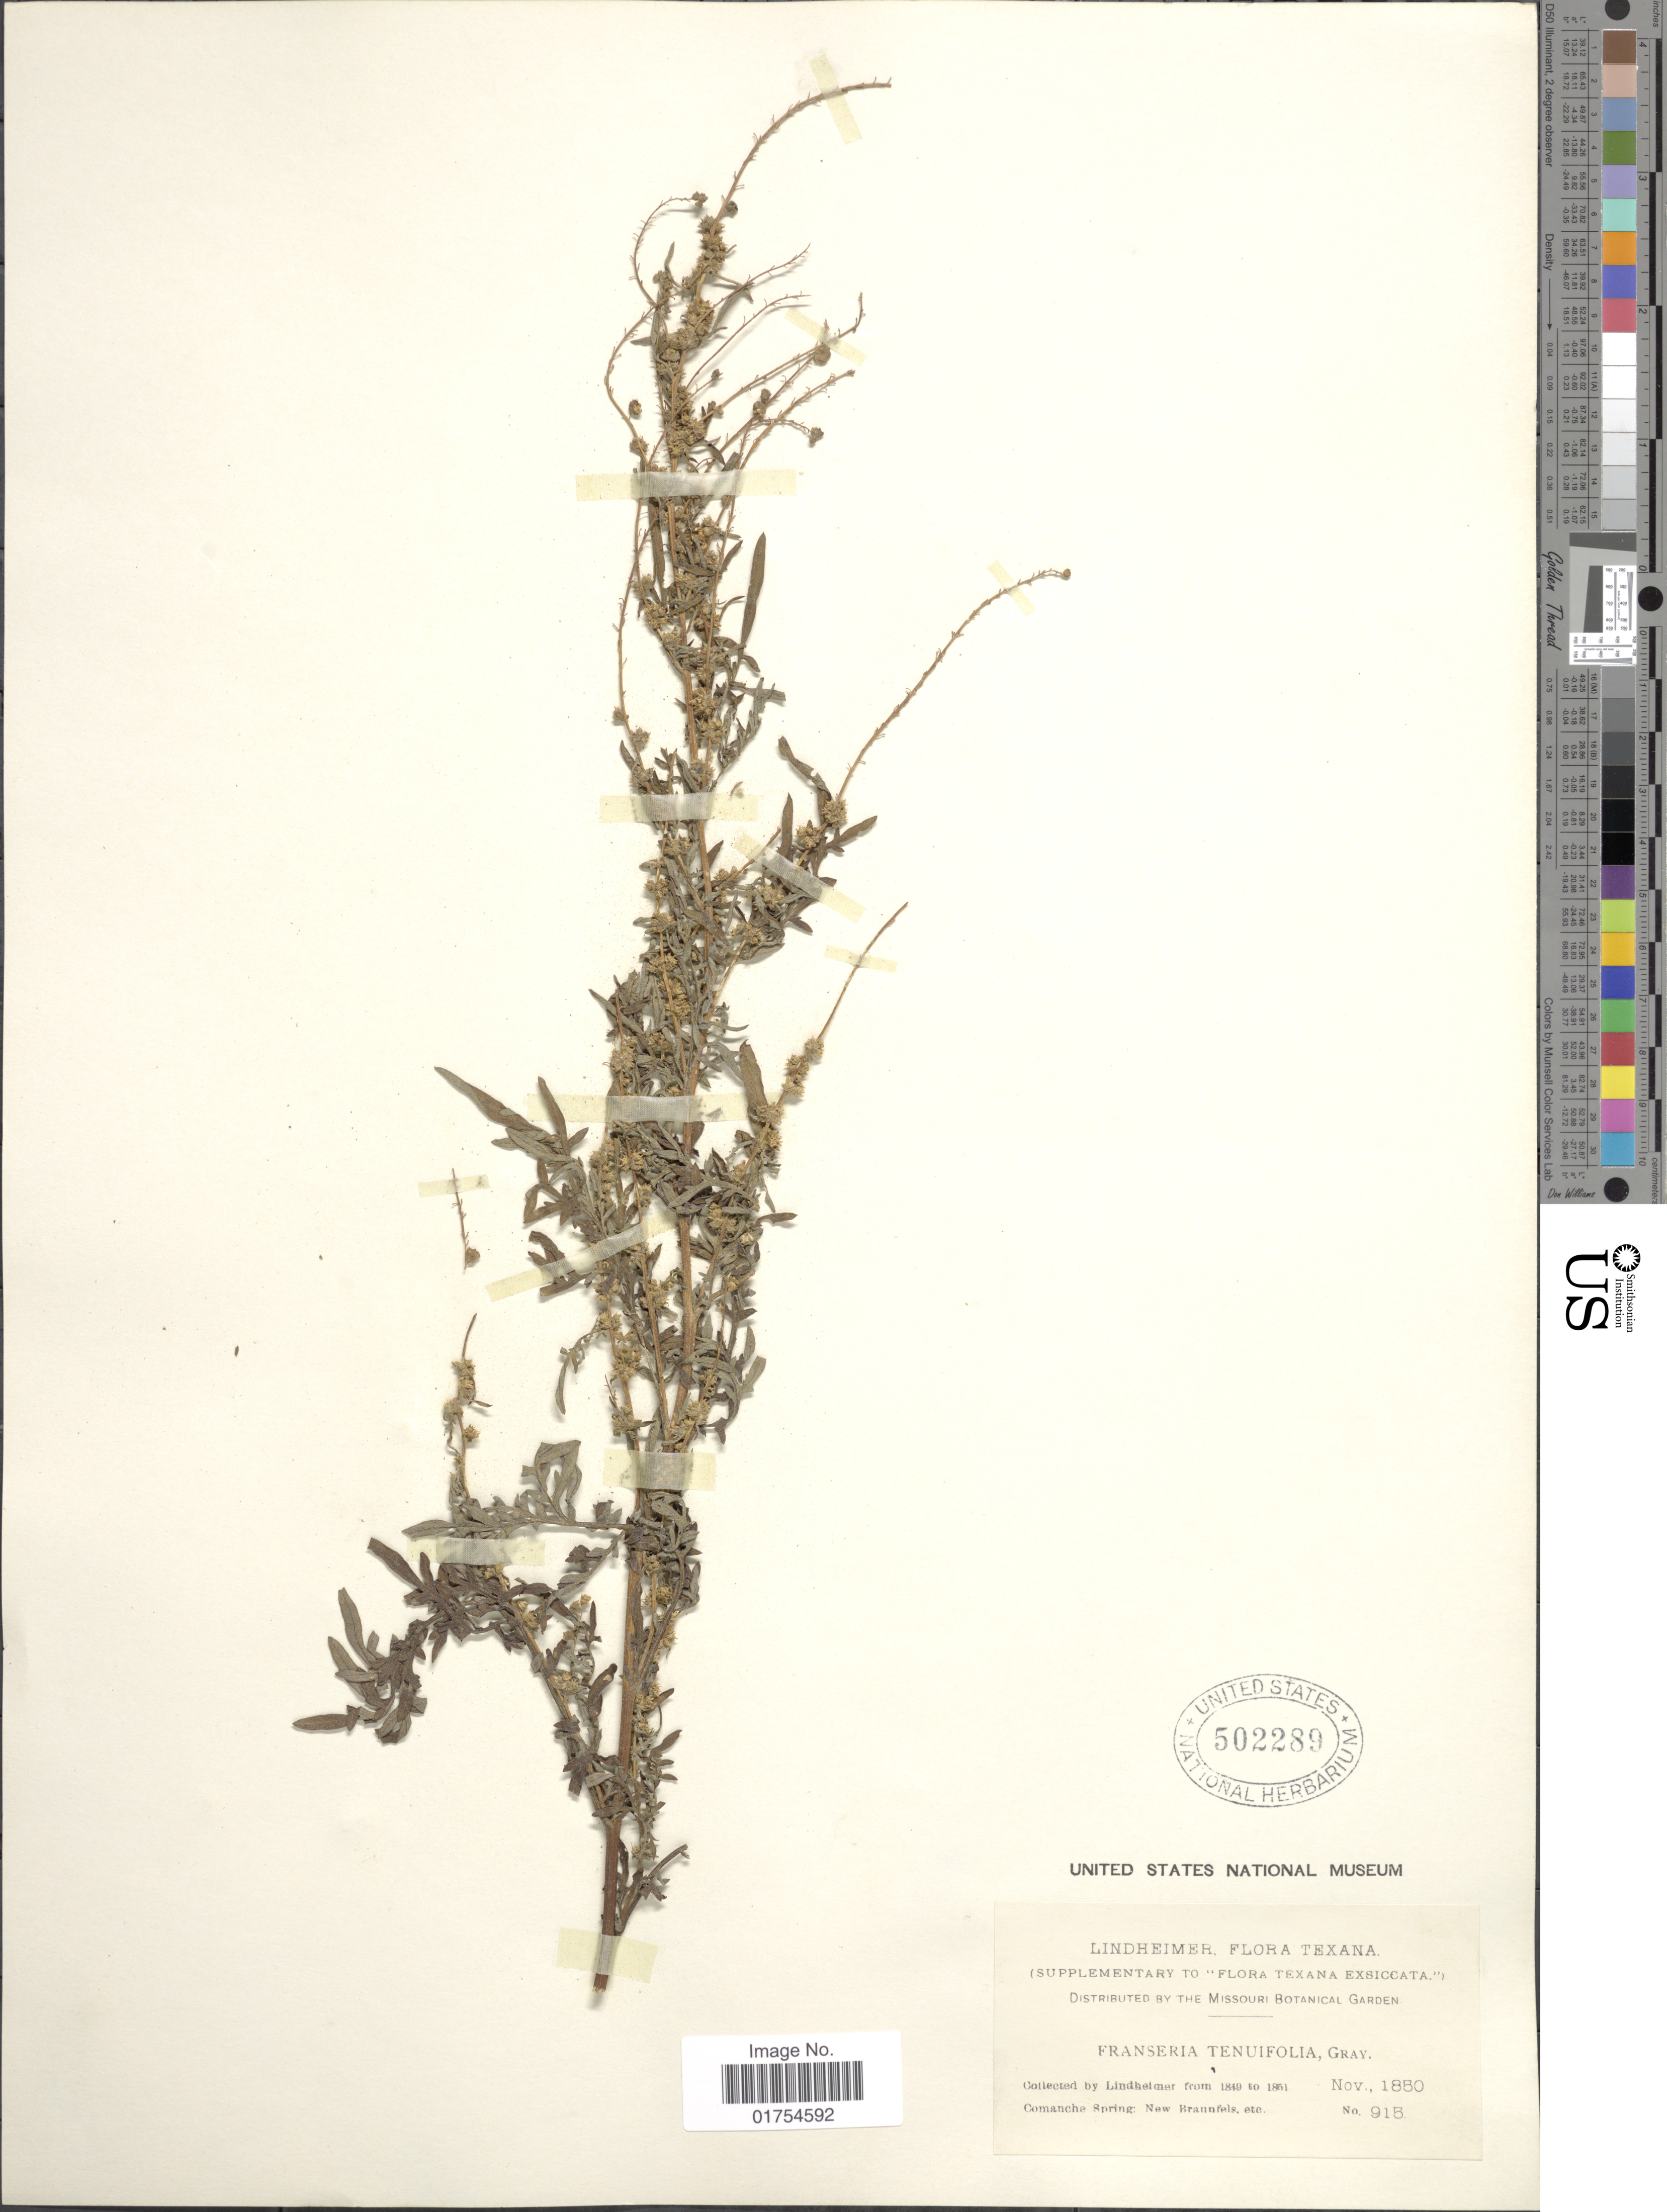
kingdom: Plantae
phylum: Tracheophyta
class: Magnoliopsida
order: Asterales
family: Asteraceae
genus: Franseria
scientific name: Franseria confertiflora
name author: (DC.) Rydb.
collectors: F. J. Lindheimer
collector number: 915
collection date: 1850-11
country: United States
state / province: Texas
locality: Comanche Spring: New Braunfels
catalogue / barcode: US 502289